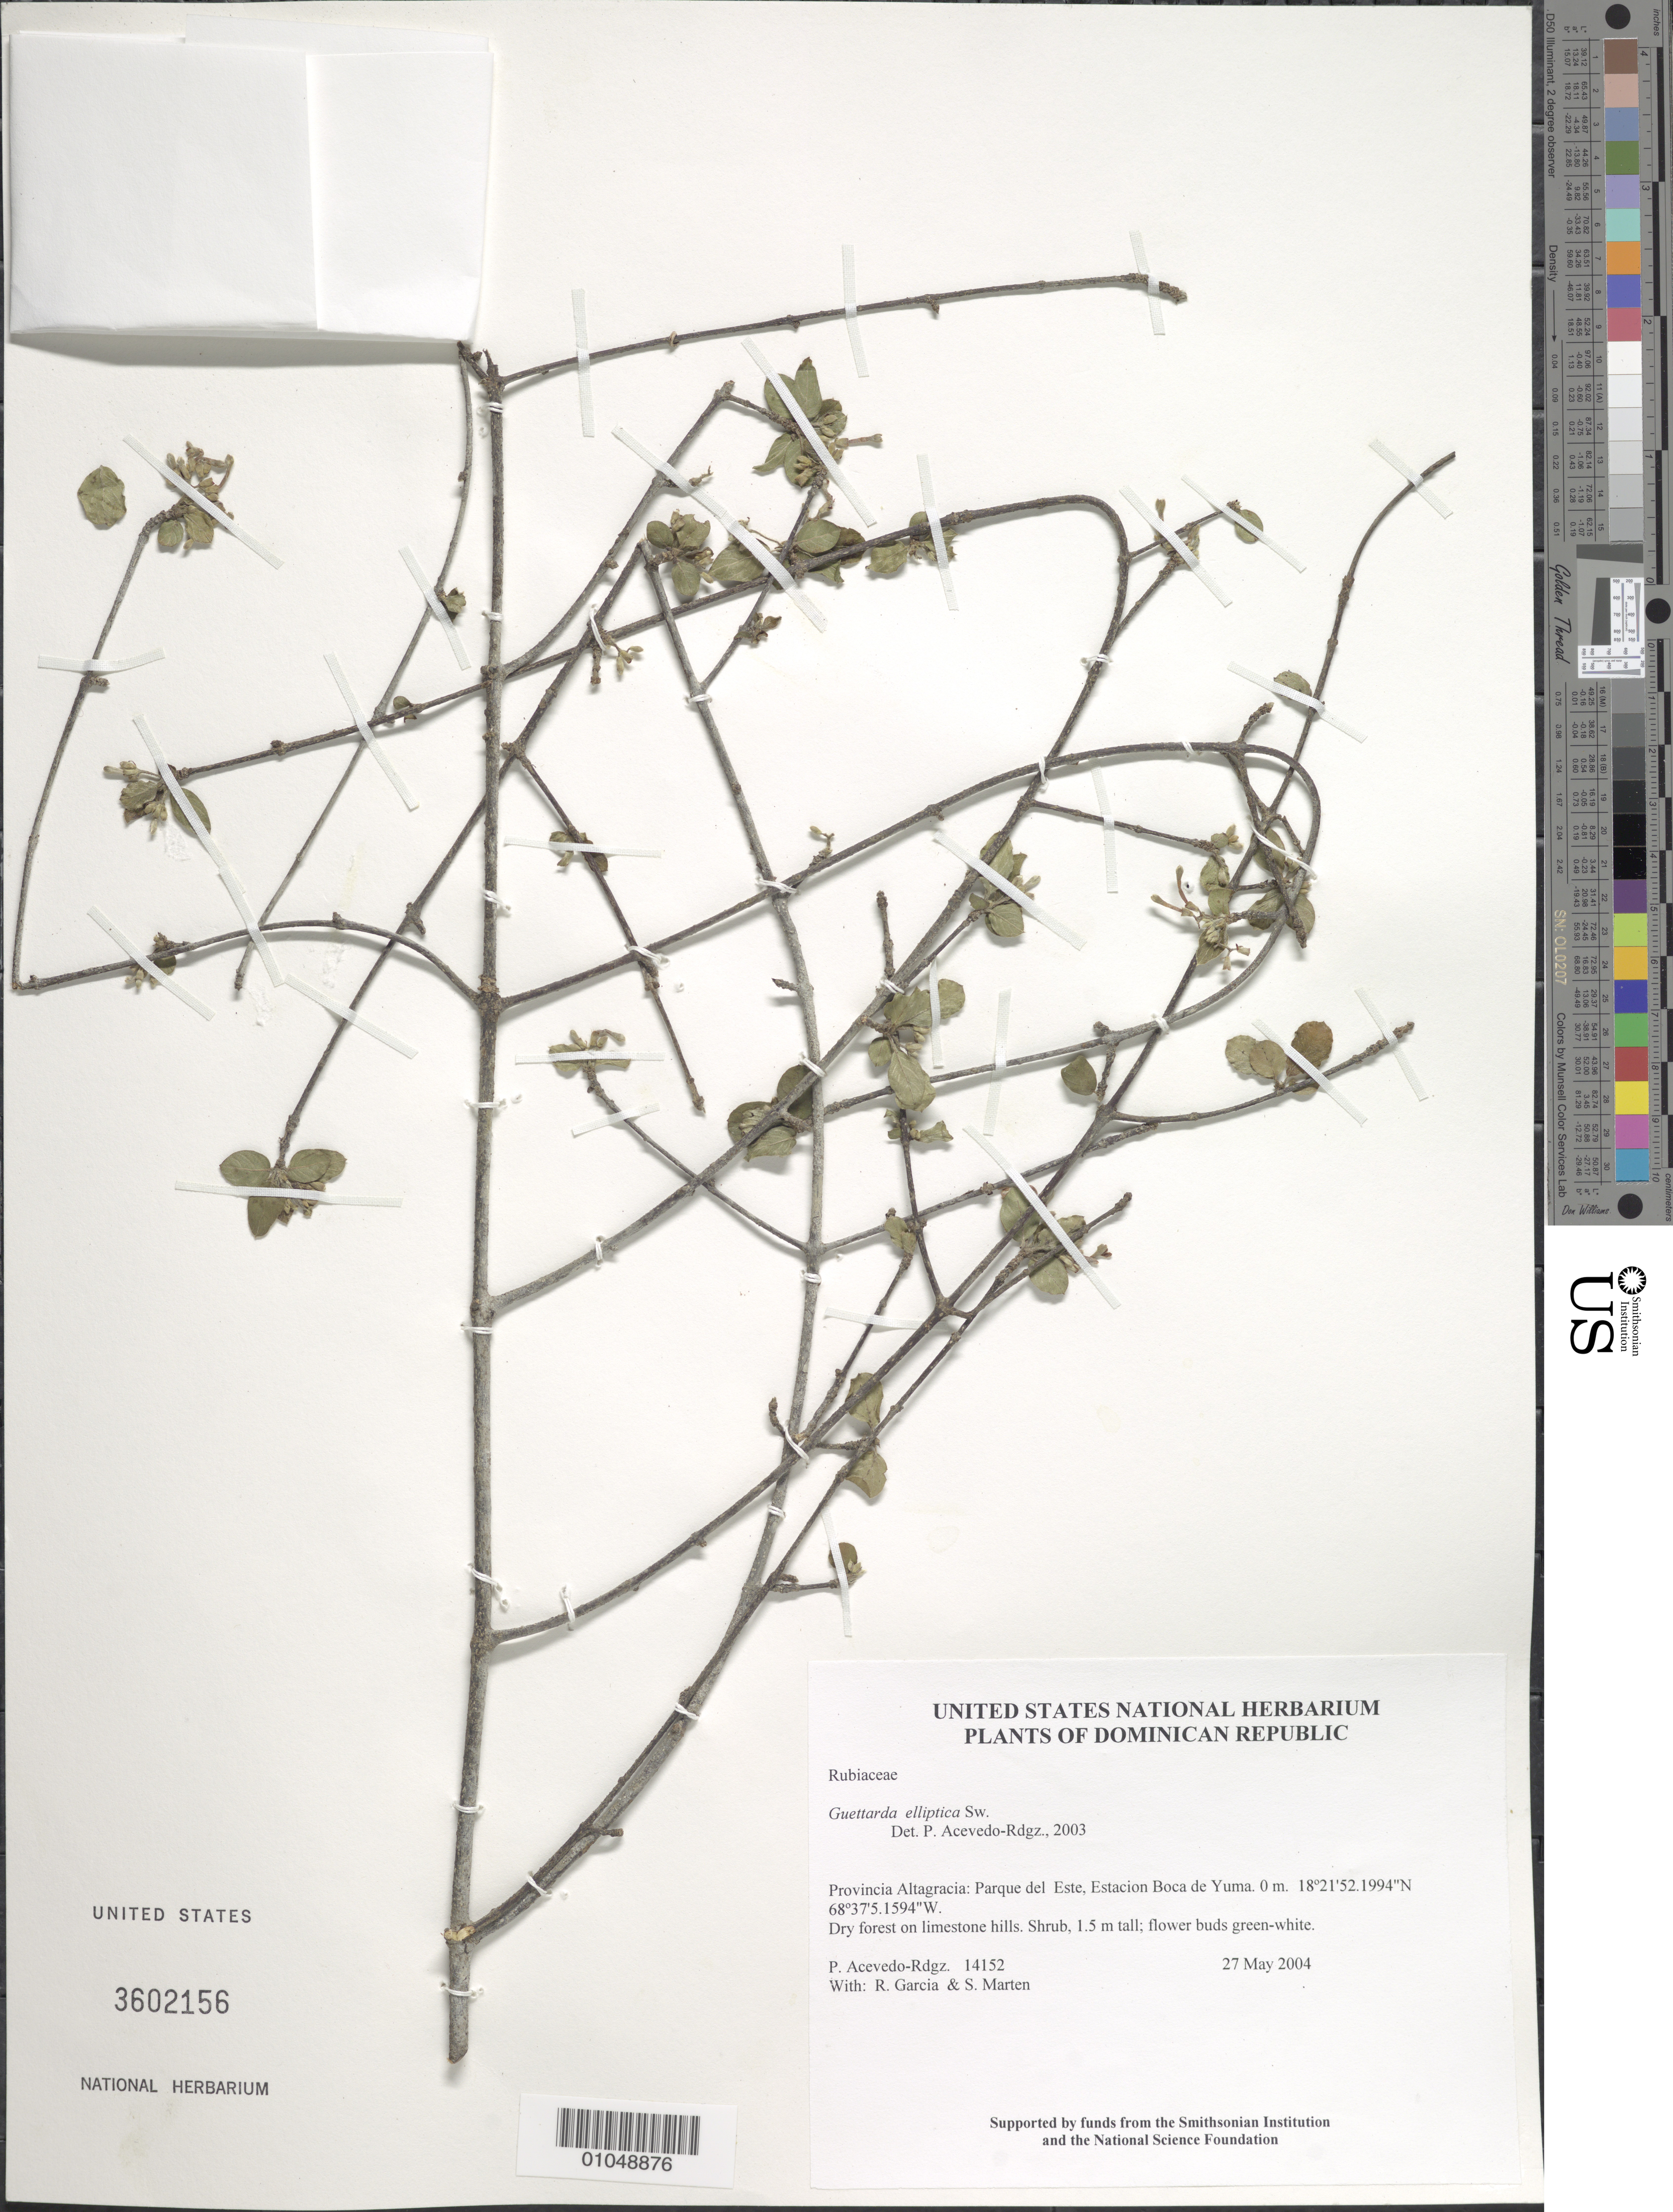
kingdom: Plantae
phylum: Tracheophyta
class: Magnoliopsida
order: Gentianales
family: Rubiaceae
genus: Guettarda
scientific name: Guettarda elliptica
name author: Sw.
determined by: Acevedo-Rodríguez, P., (BOT), Smithsonian Institution - National Museum of Natural History (UNITED STATES)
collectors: P. Acevedo-Rodr., R. G. García & S. Marten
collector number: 14152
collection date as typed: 27 May 2004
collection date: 2004-05-27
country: Dominican Republic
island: Hispaniola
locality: Provincia Altagracia: Parque del Este, Estacion Boca de Yuma.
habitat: Dry forest on limestone hills.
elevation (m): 0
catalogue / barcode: US 3602156